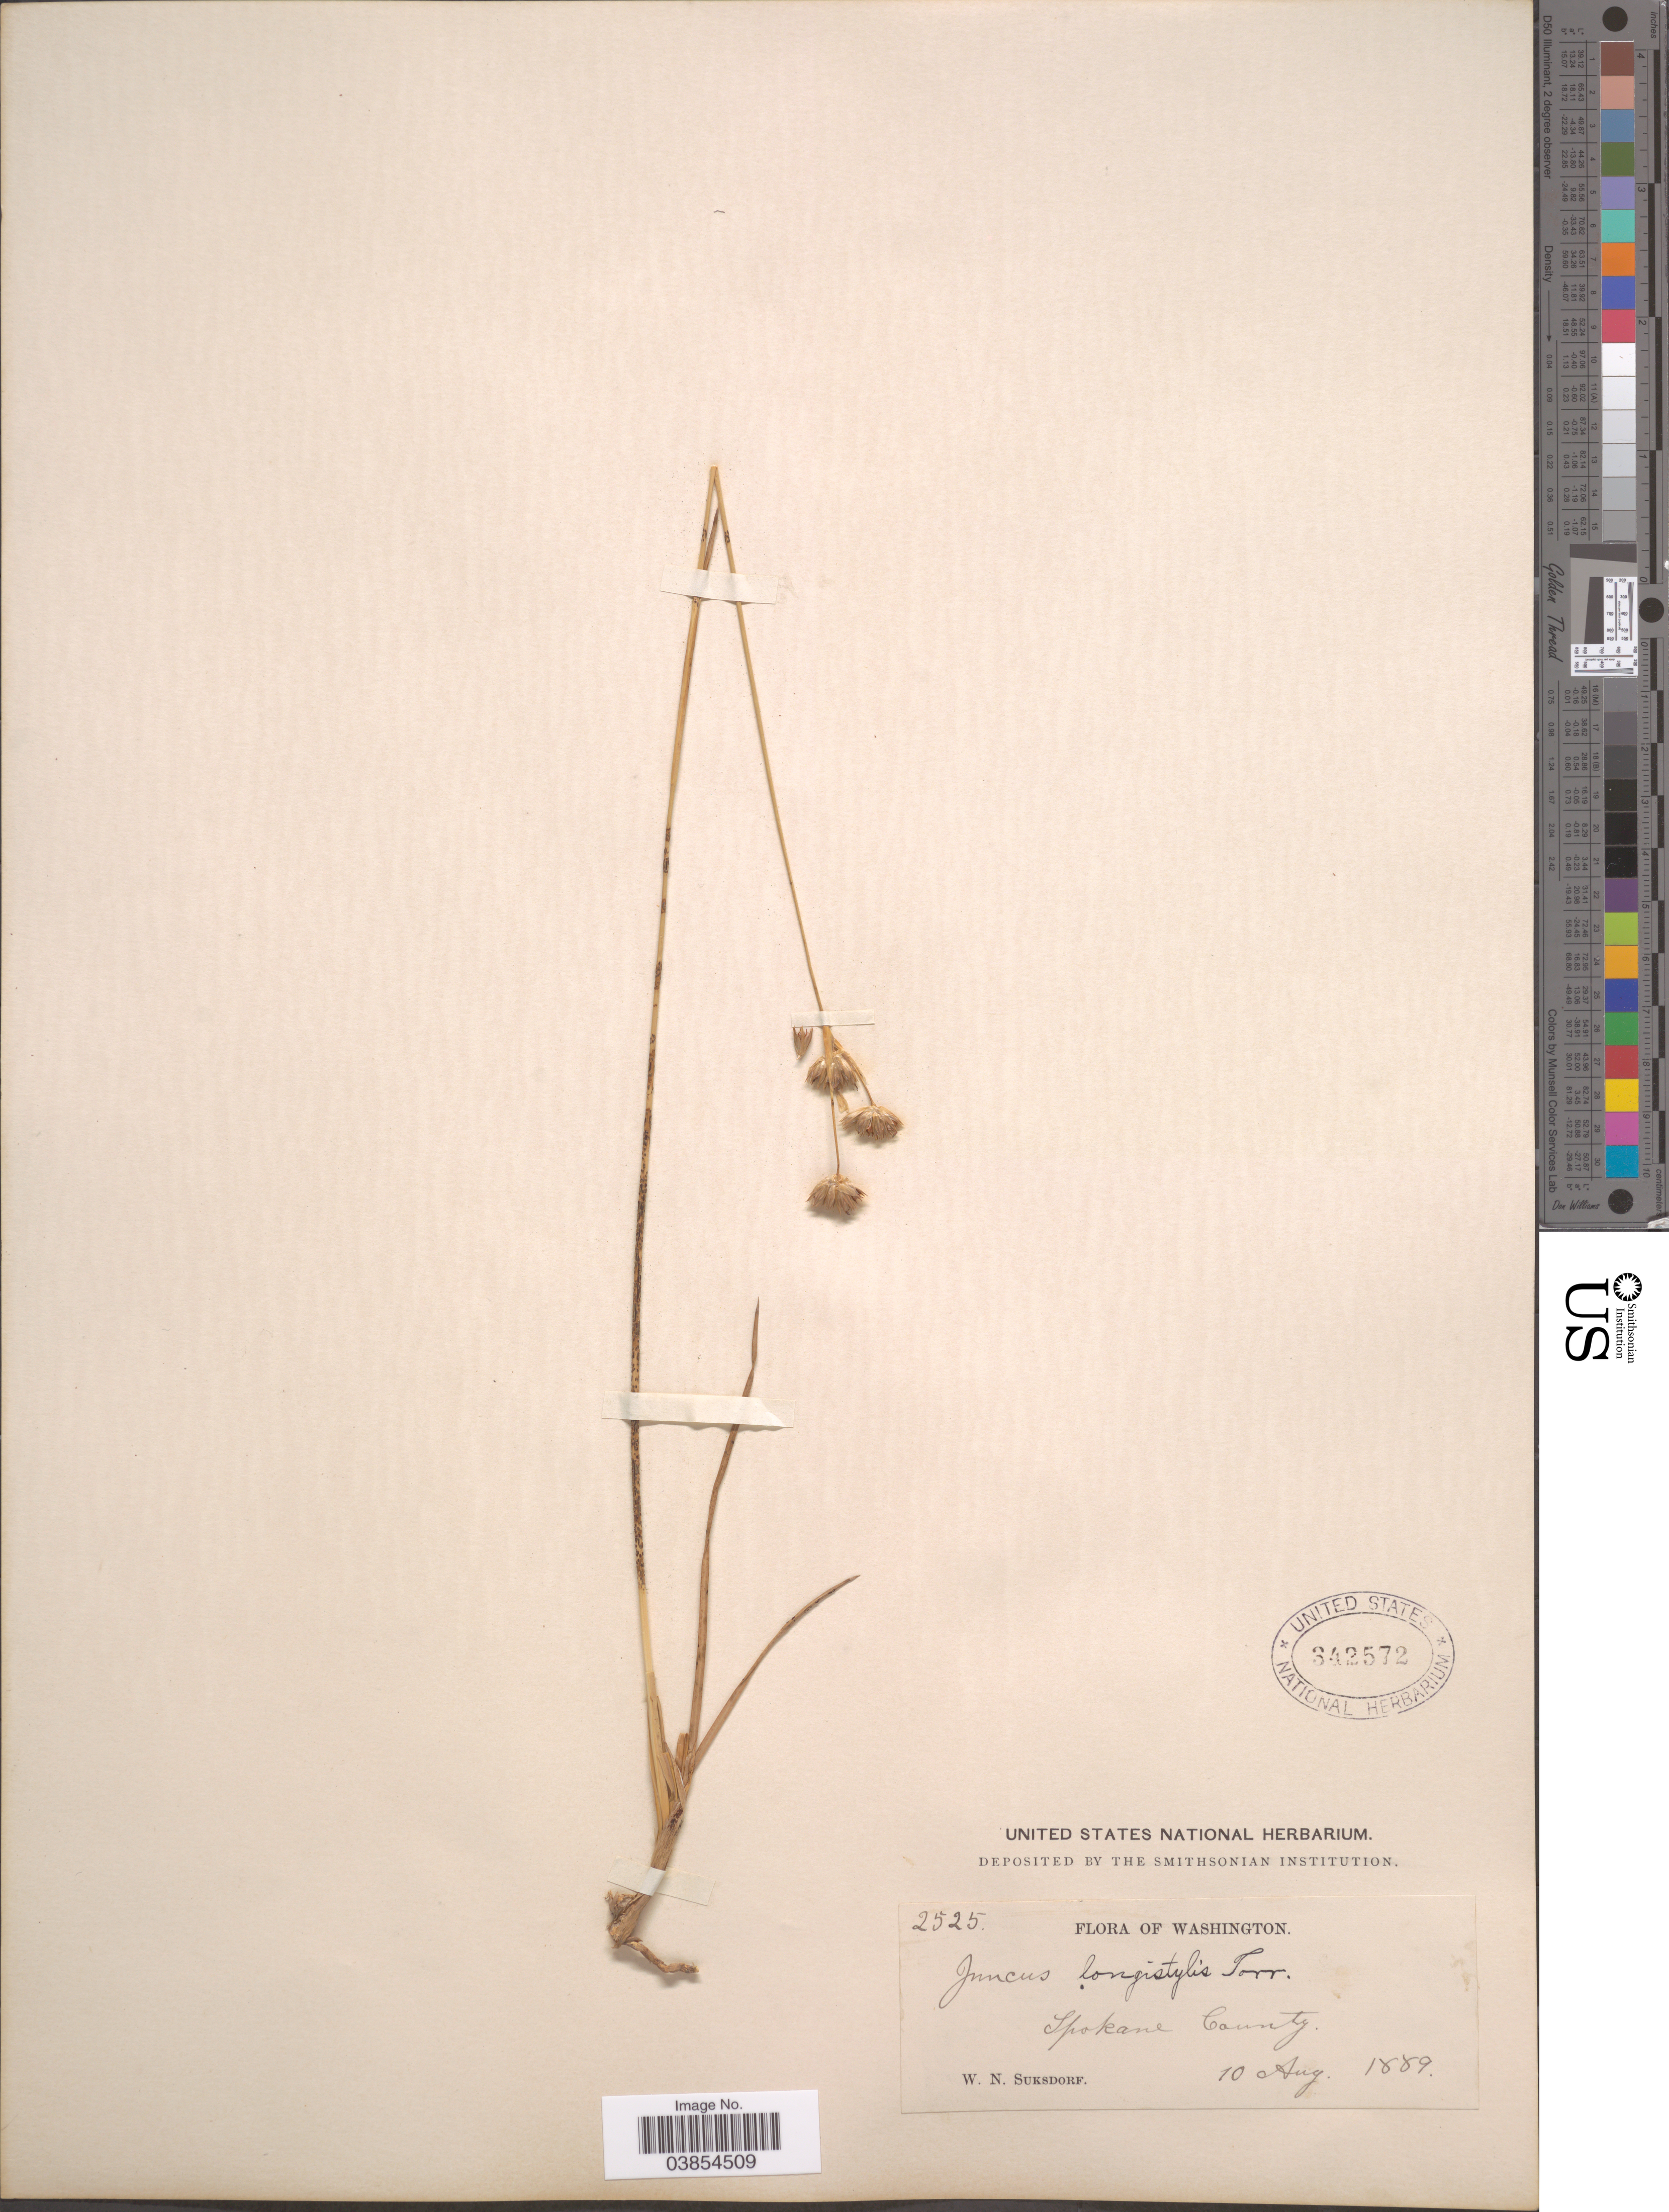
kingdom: Plantae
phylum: Tracheophyta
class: Liliopsida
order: Poales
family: Juncaceae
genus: Juncus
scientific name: Juncus longistylis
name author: Torr.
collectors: W. N. Suksdorf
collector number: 2525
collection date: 1889-08-10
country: United States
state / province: Washington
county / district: Spokane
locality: Spokane County.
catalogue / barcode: US 342572